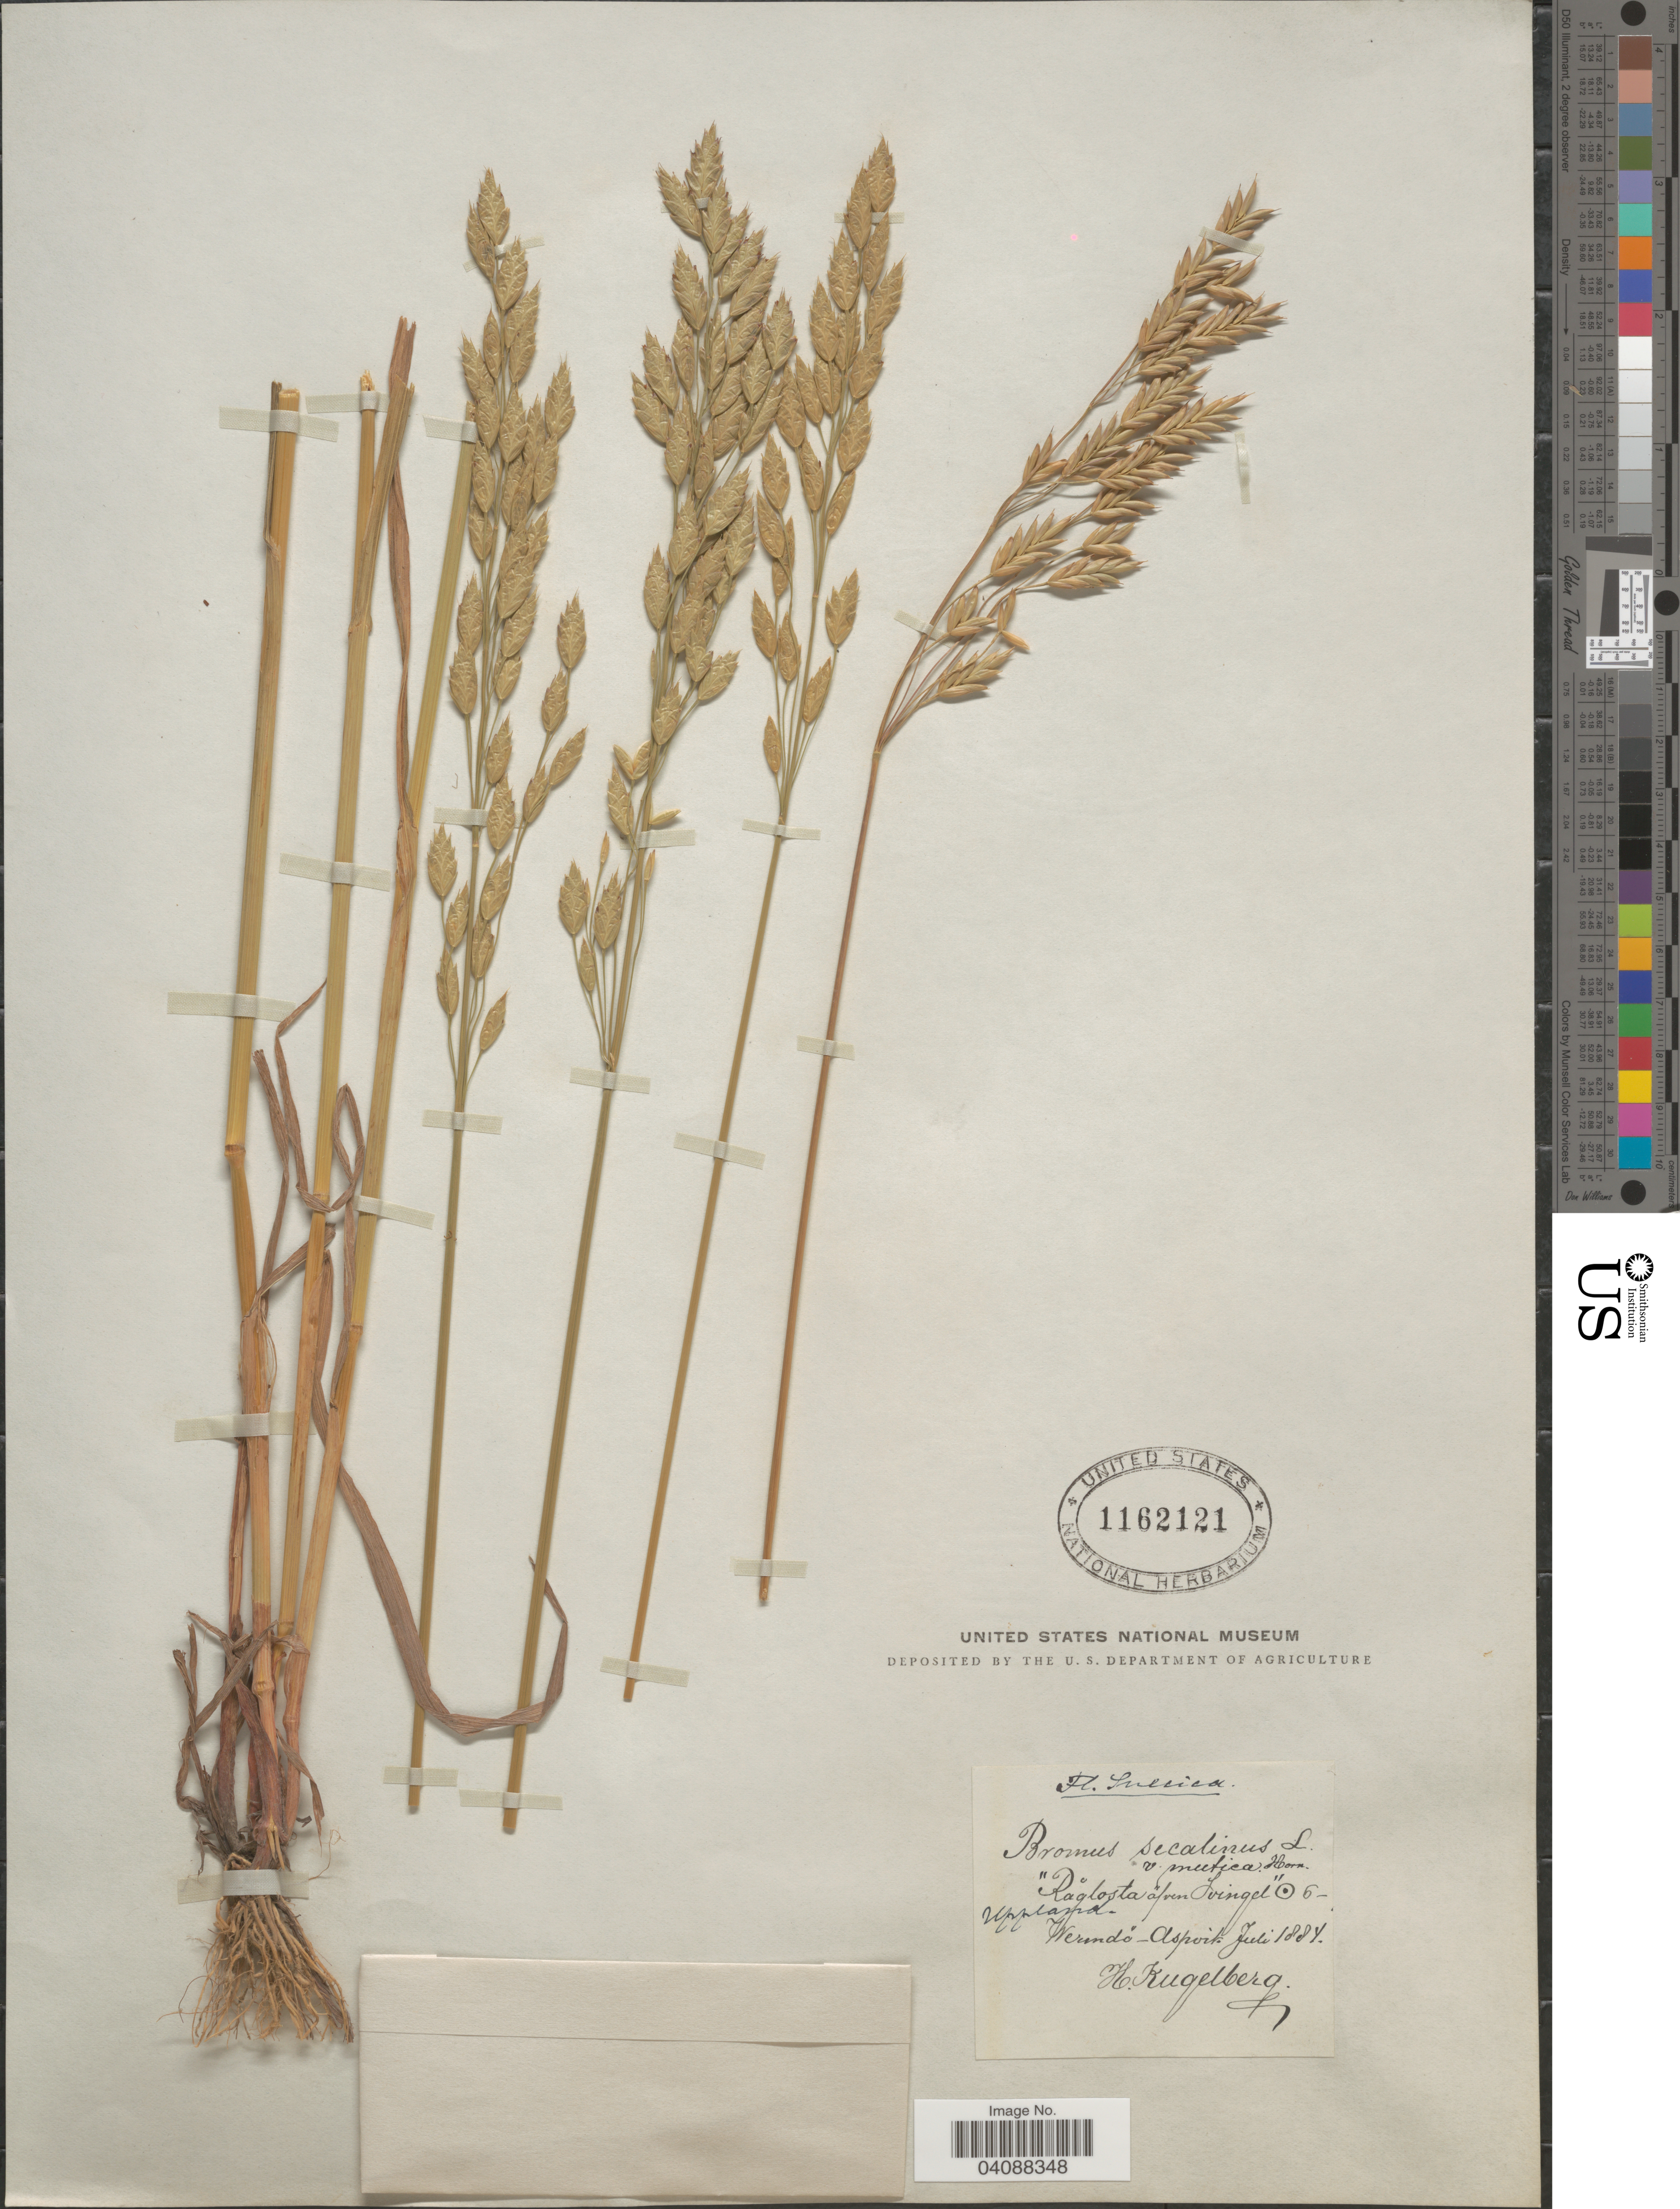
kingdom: Plantae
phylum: Tracheophyta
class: Liliopsida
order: Poales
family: Poaceae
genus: Bromus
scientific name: Bromus secalinus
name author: L.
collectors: H. Kugelberg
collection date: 1884-07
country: Sweden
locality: Suecica. Uppland. Wermdö-Aspoit.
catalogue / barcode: US 1162121